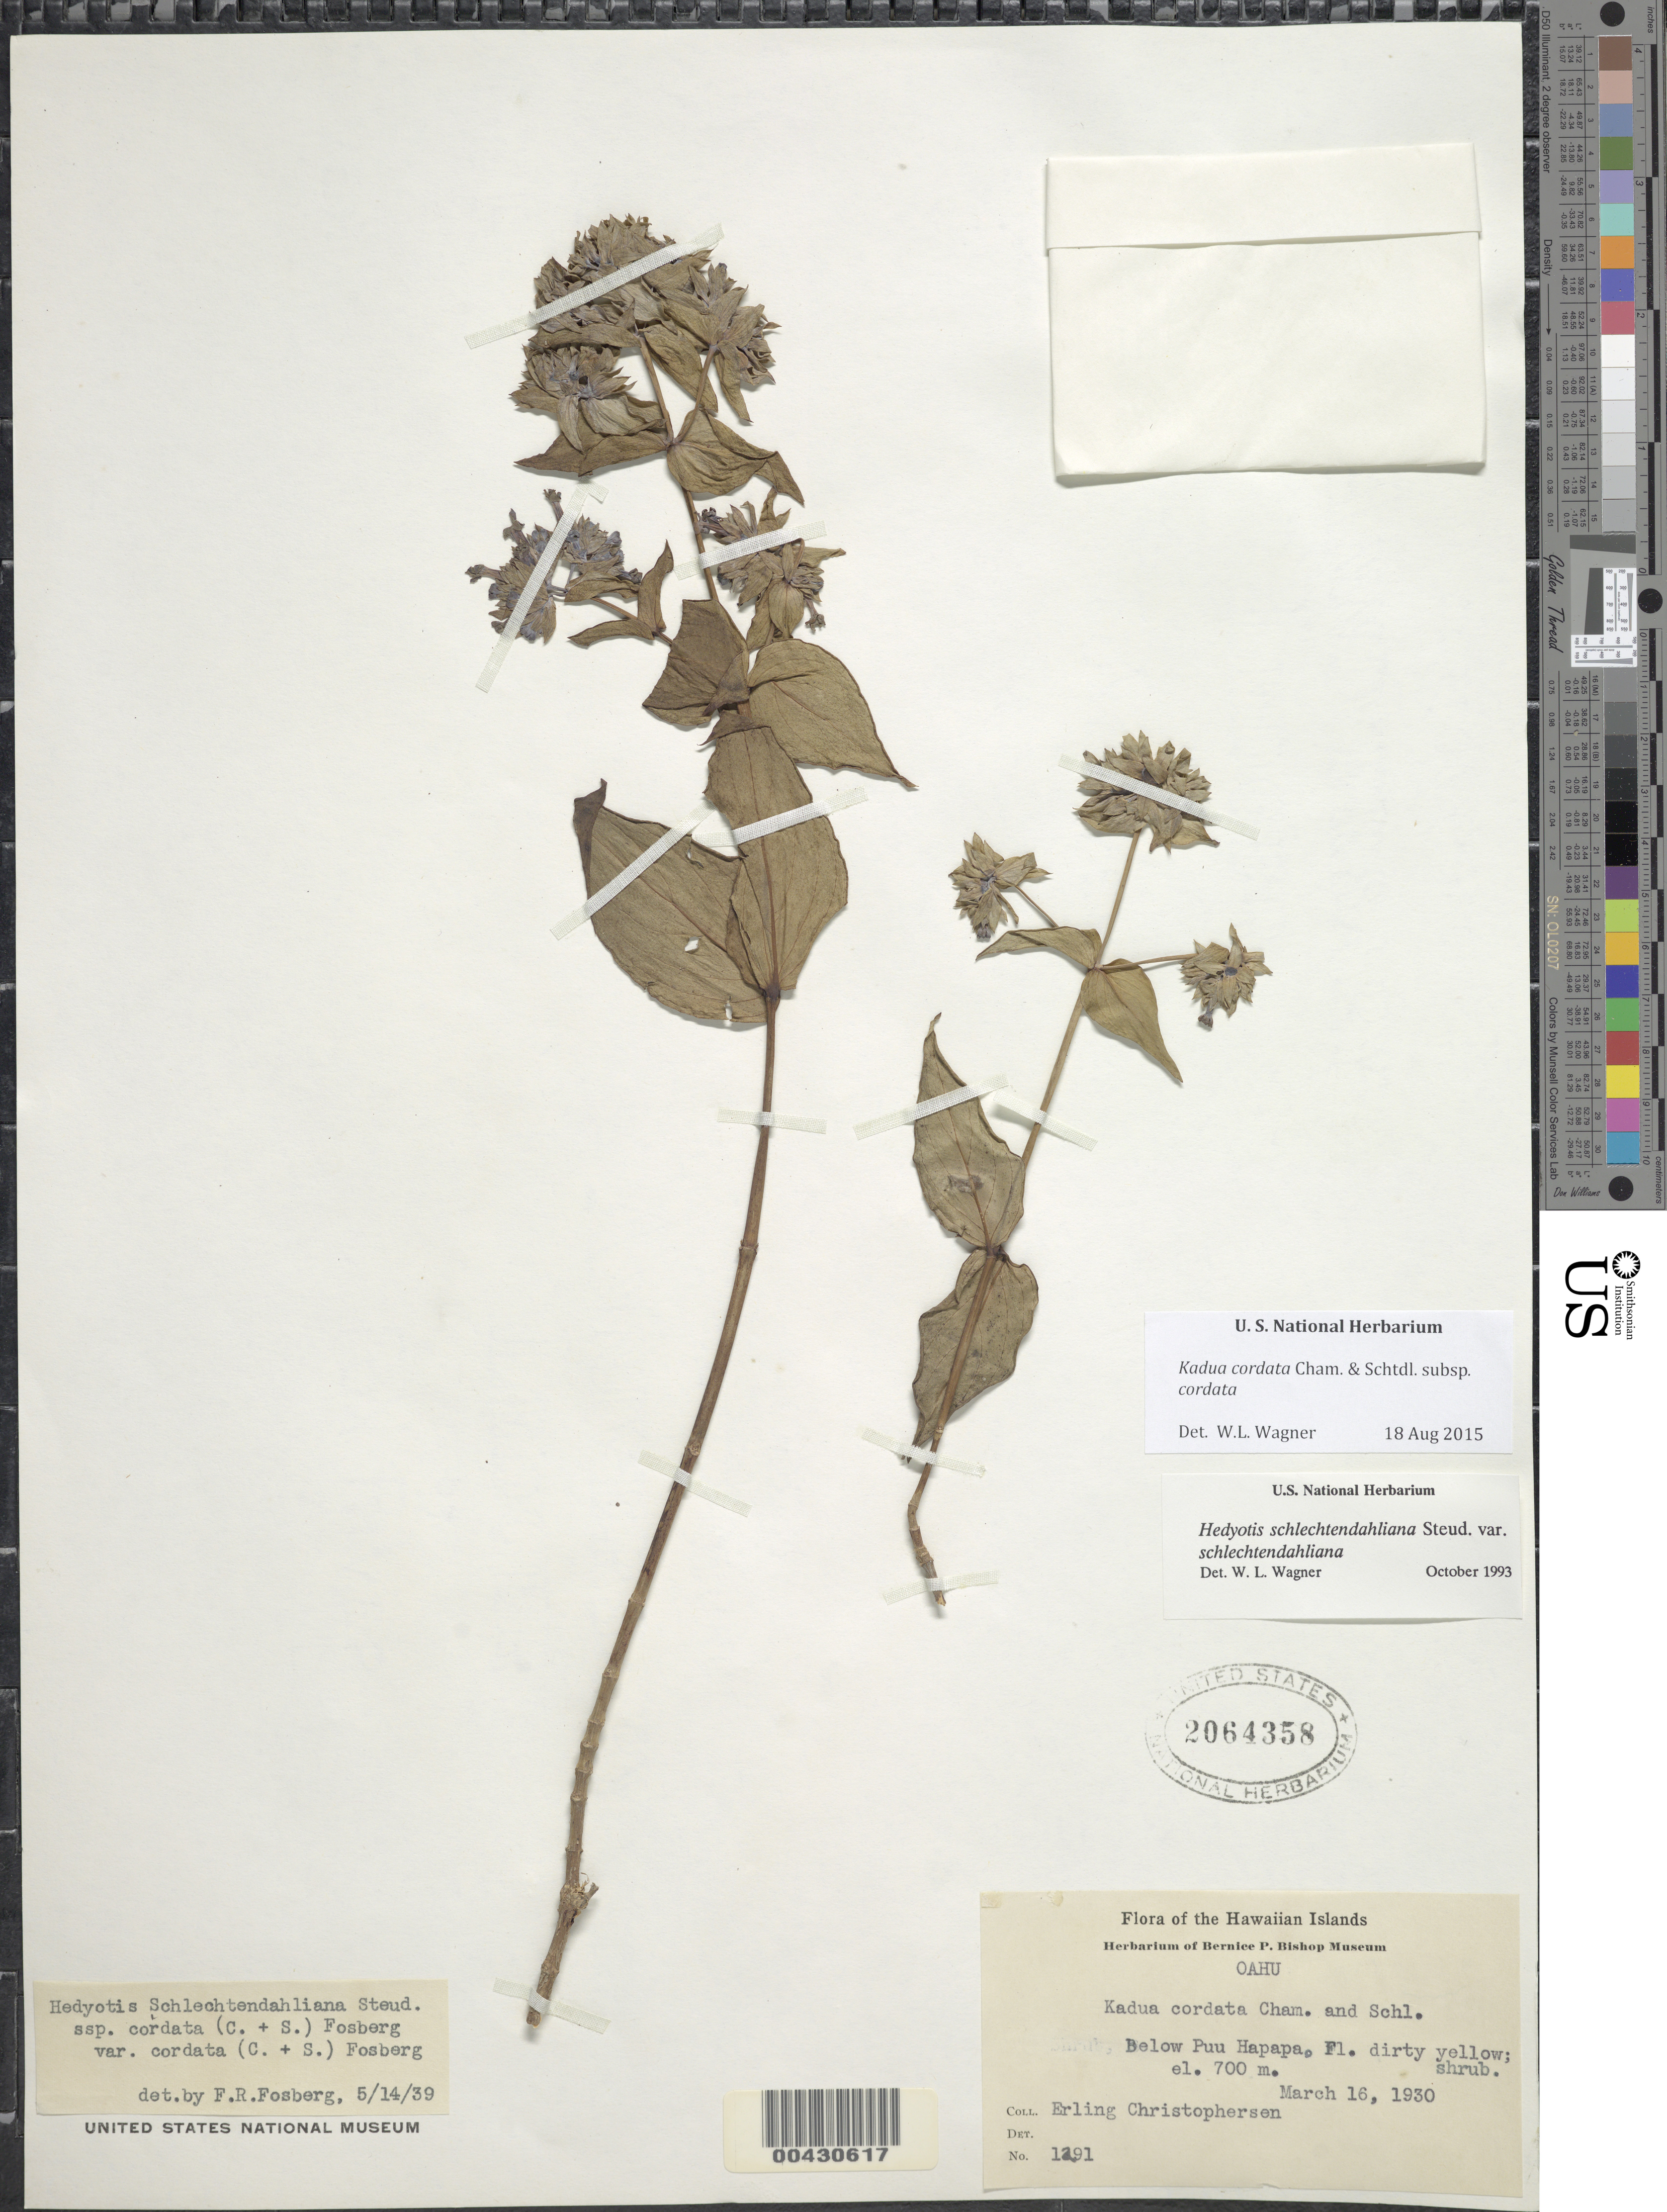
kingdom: Plantae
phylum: Tracheophyta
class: Magnoliopsida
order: Gentianales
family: Rubiaceae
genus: Kadua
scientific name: Kadua cordata subsp. cordata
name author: Cham. & Schltdl.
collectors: E. Christophersen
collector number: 1291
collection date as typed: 16 Mar 1930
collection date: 1930-03-16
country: United States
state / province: Hawaii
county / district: Honolulu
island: Oahu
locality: Below Puu Hapapa.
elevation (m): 700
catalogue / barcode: US 2064358